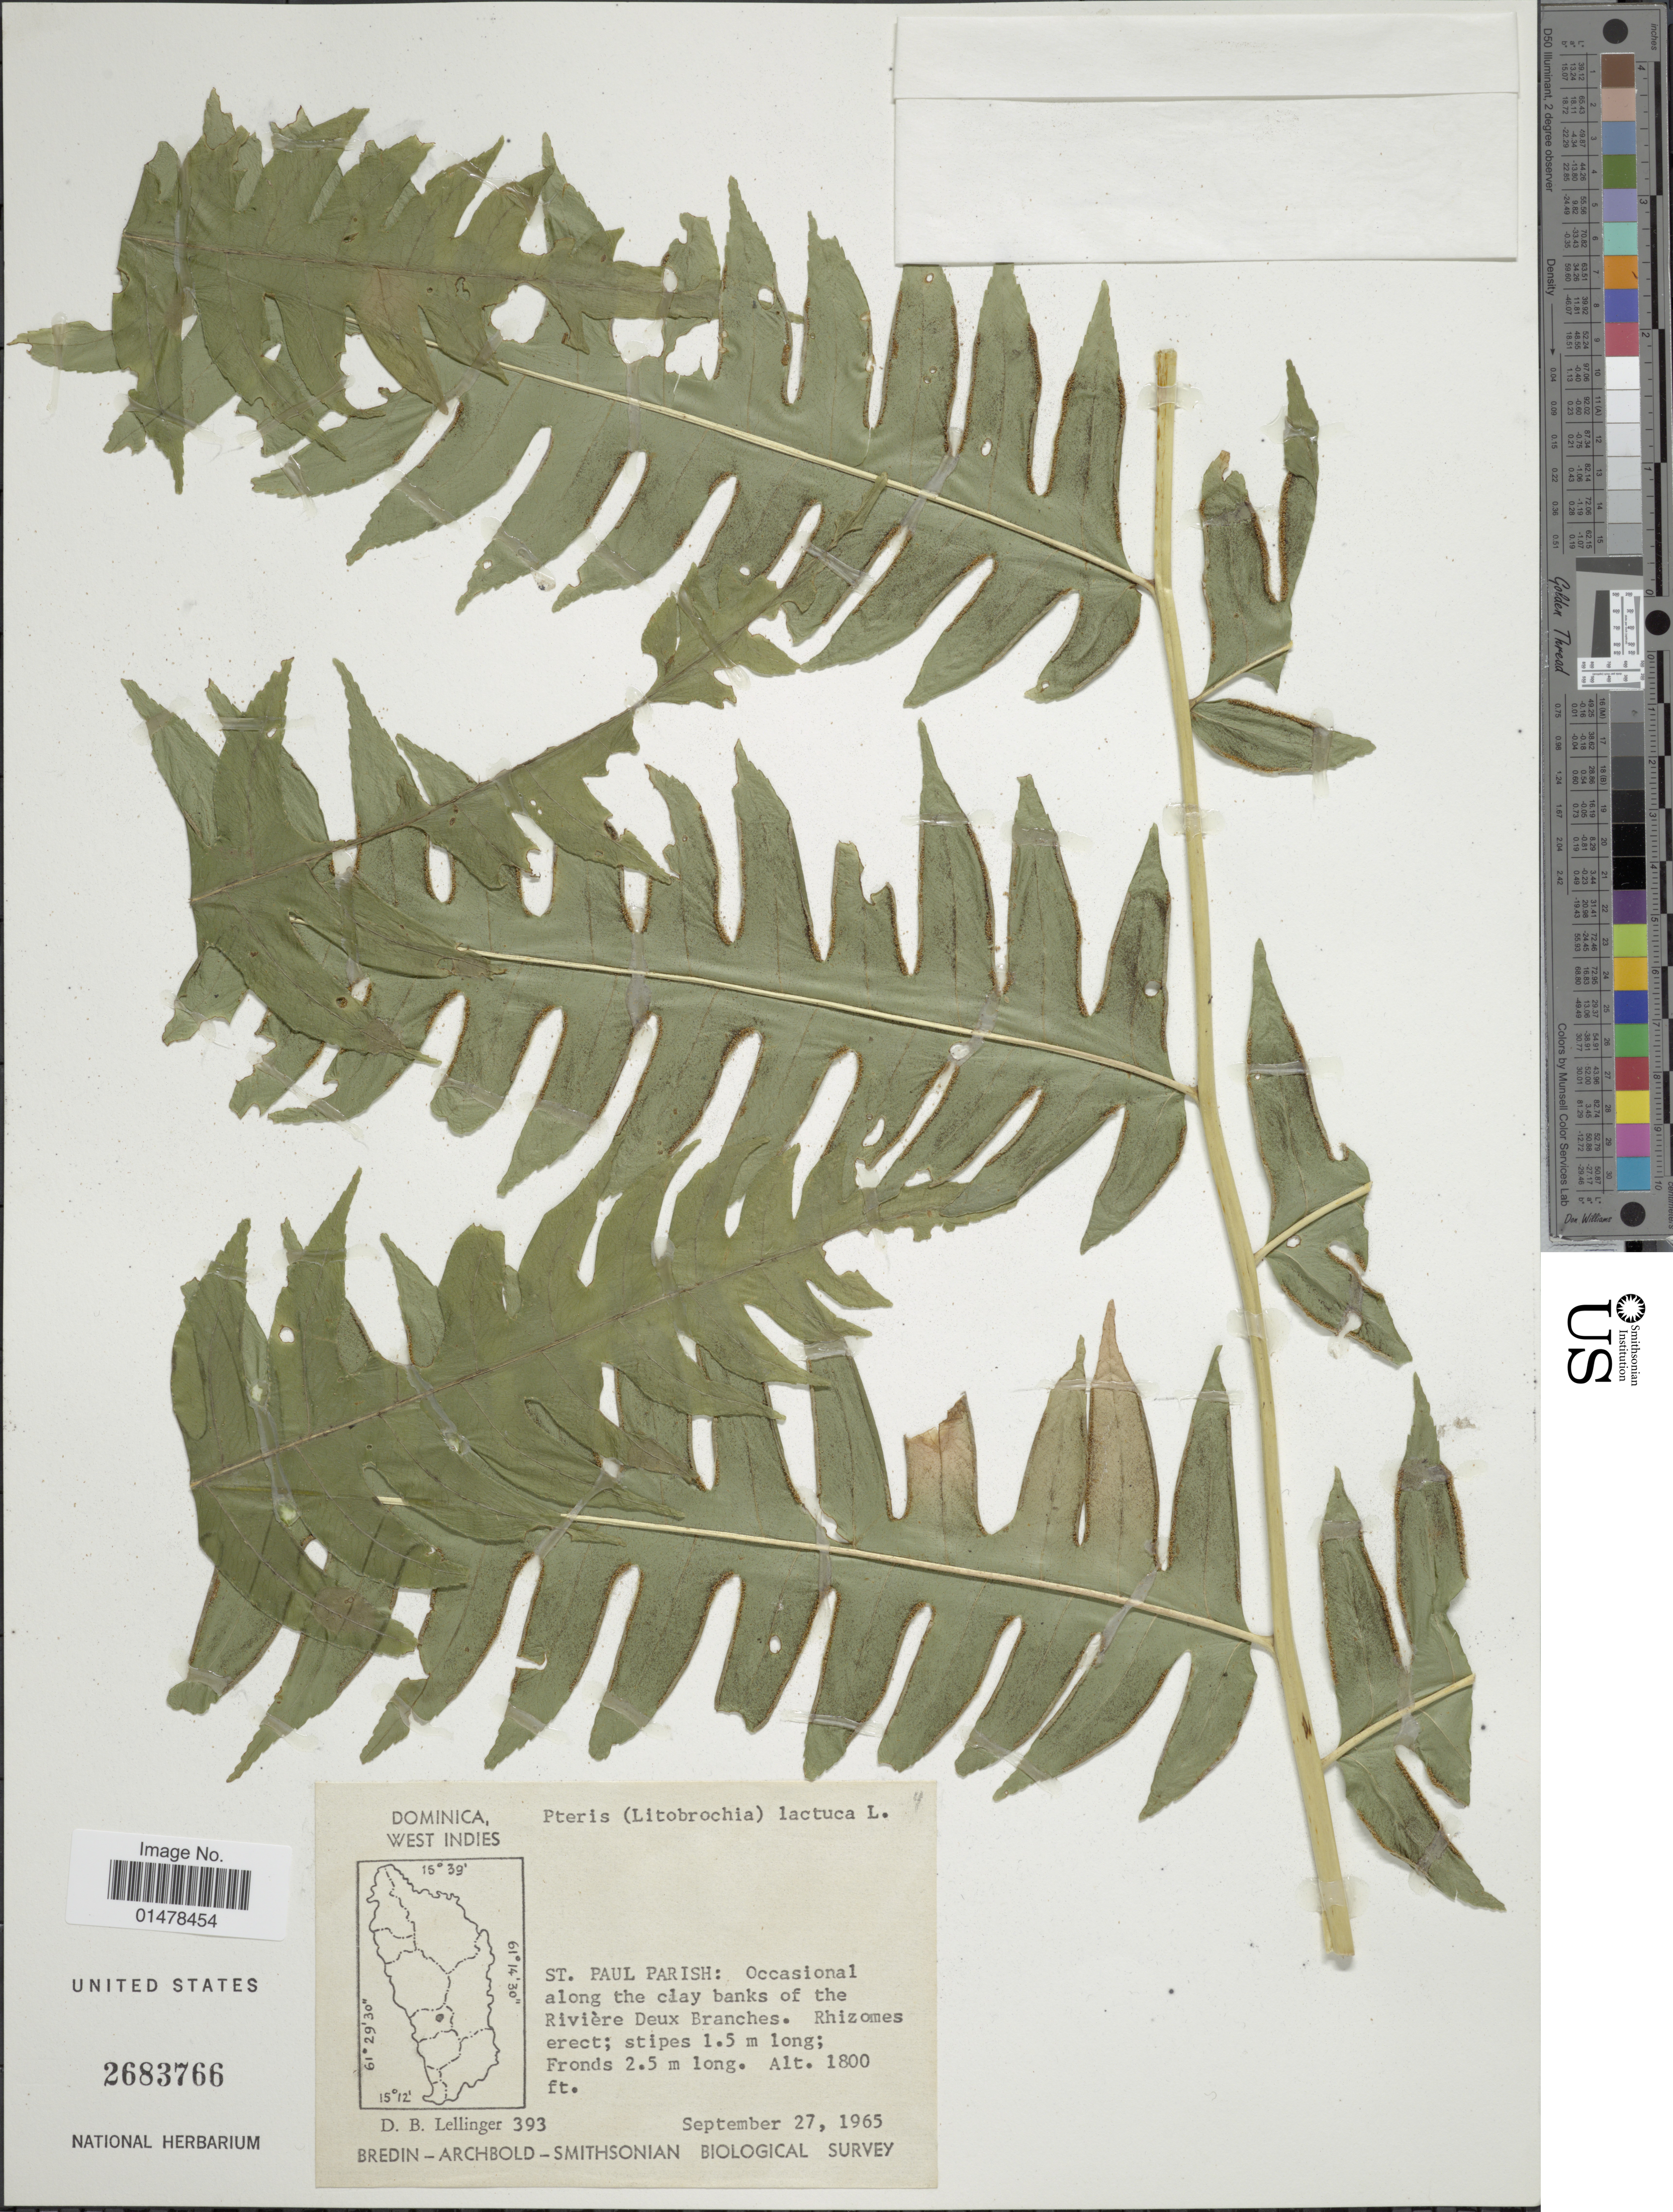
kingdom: Plantae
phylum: Tracheophyta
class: Polypodiopsida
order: Polypodiales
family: Pteridaceae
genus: Pteris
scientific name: Pteris arborea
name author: L.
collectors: D. B. Lellinger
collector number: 393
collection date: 1965-09-27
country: Dominica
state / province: St. Paul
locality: St Paul Parish: Occasional along the clay banks of the Rivière Deux Branches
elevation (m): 549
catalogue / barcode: US 2683766